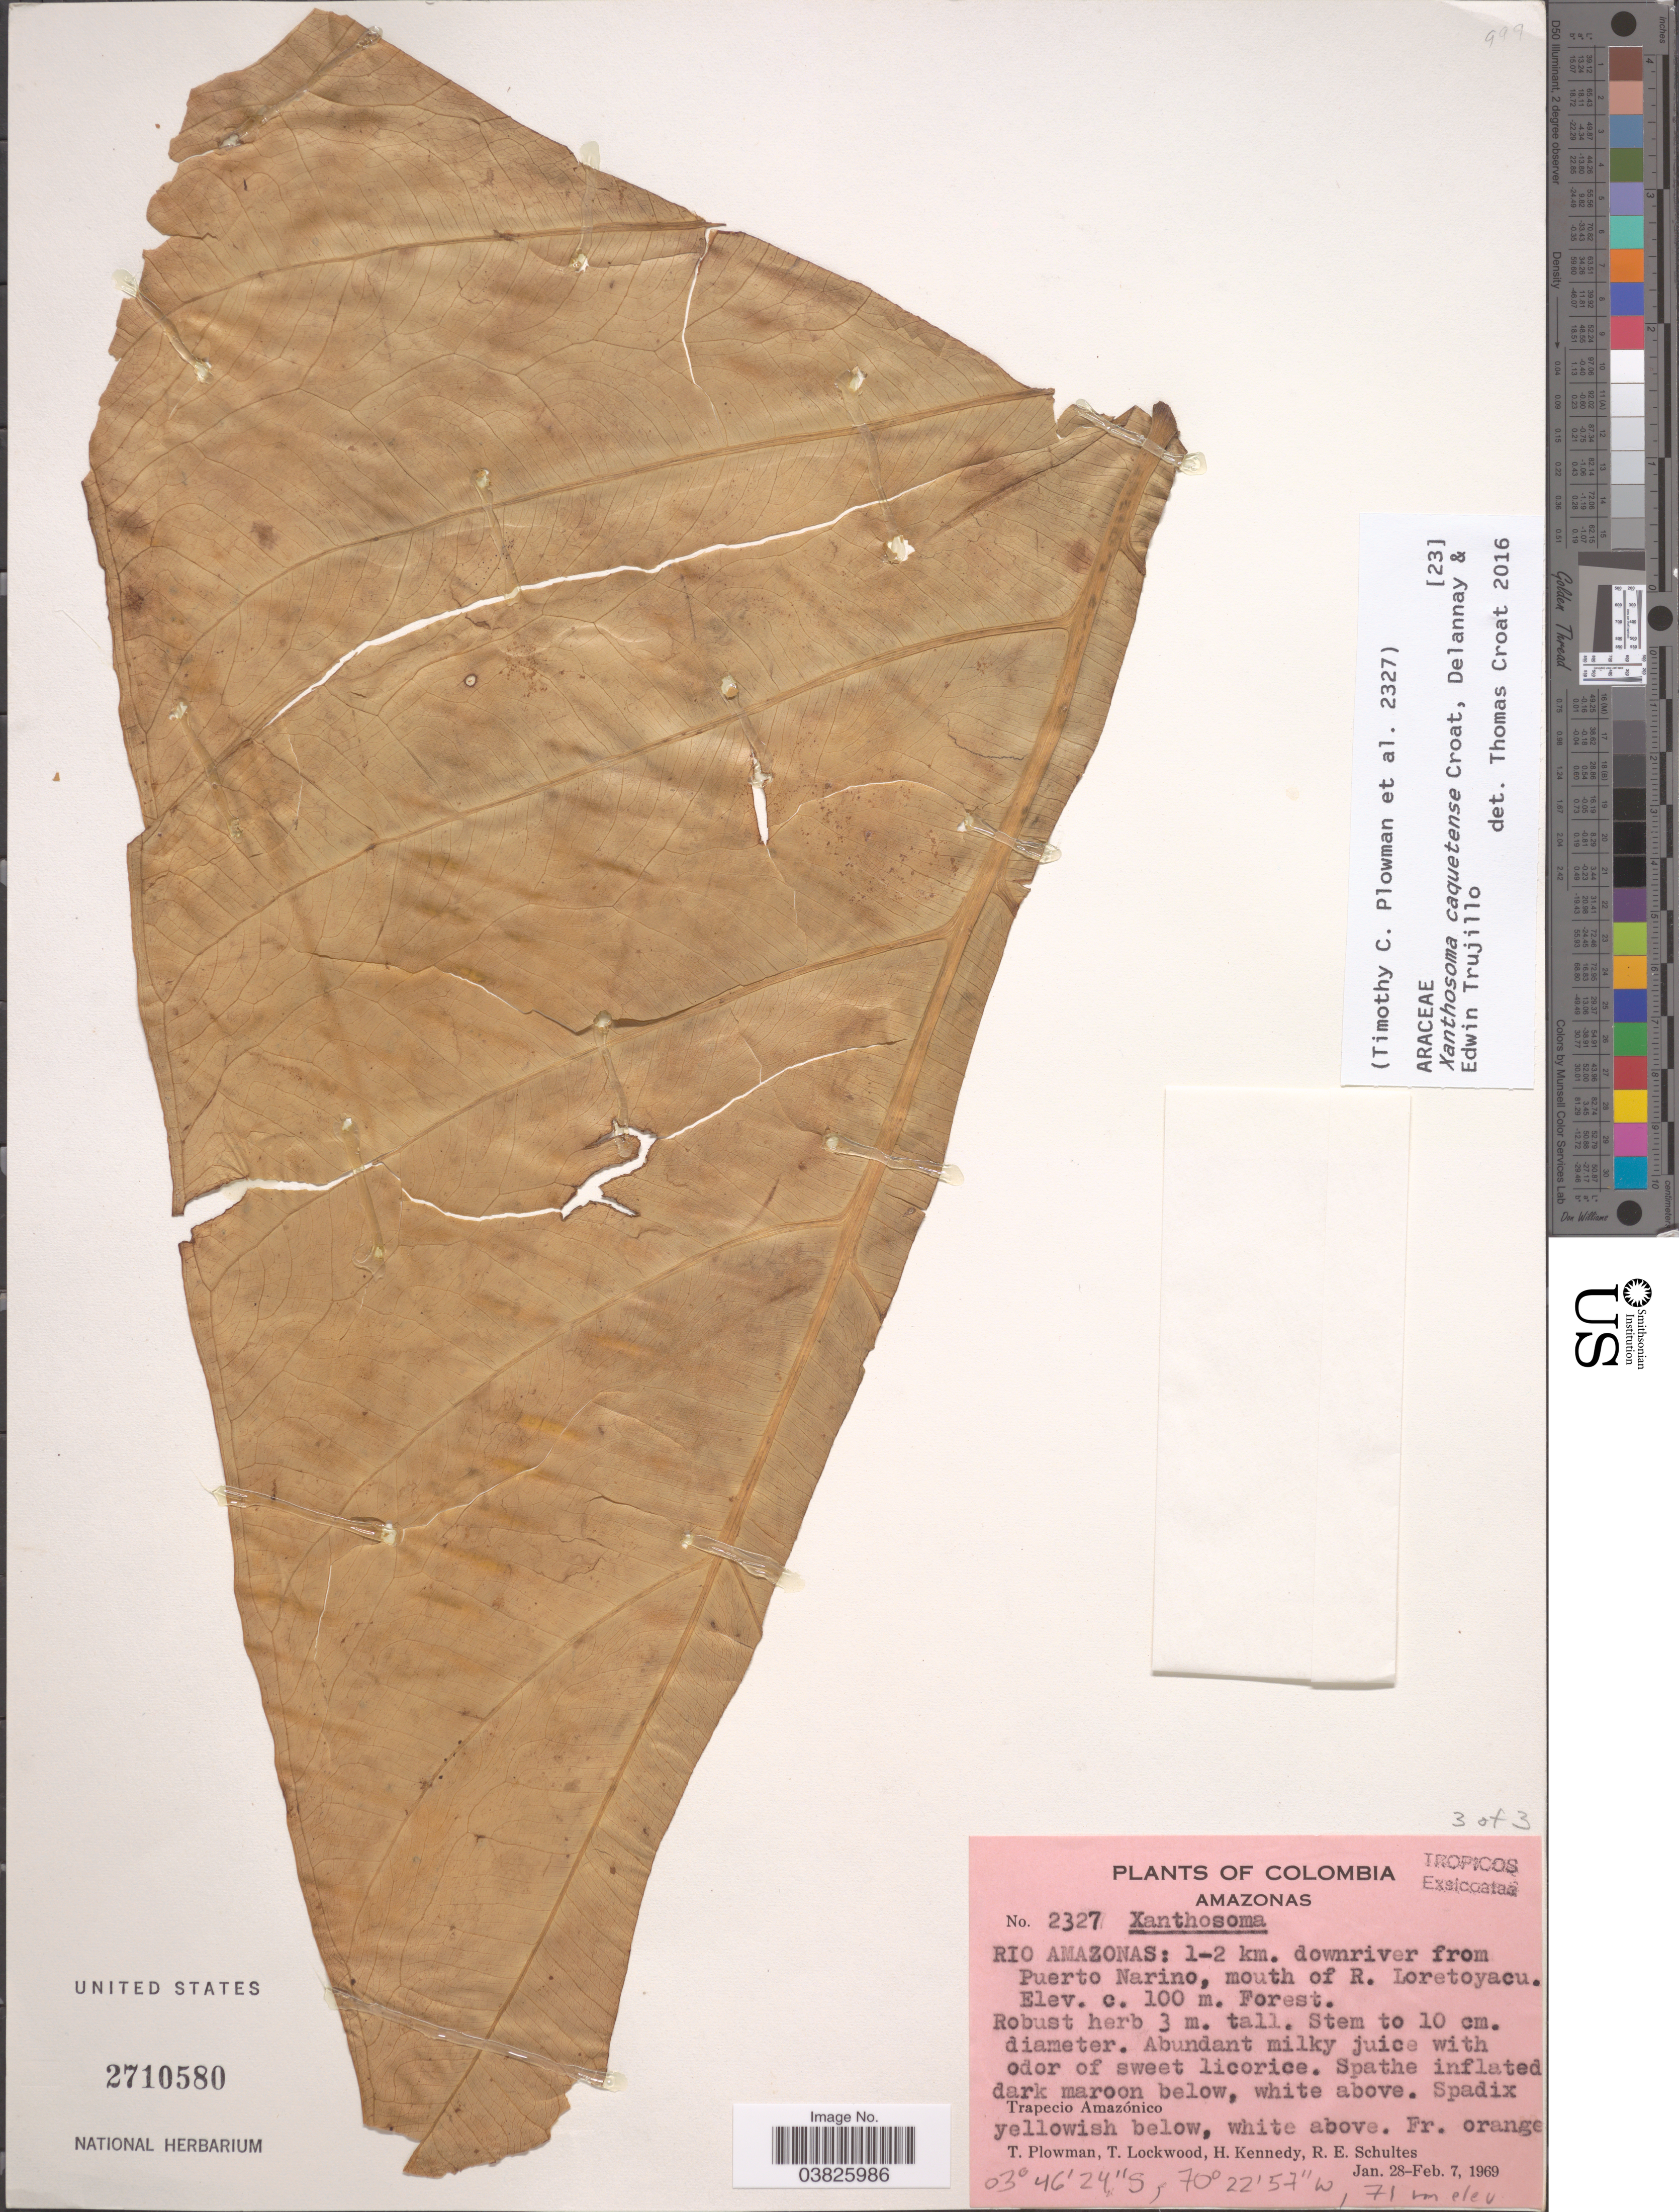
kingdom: Plantae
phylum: Tracheophyta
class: Liliopsida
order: Alismatales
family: Araceae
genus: Xanthosoma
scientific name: Xanthosoma caquetense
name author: Croat et al.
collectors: T. Plowman, T. Lockwood, H. Kennedy & R. E. Schultes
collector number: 2327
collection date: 1969-01-28/1969-02-07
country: Colombia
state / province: Amazônas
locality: Rio Amazonas: 1-2 km. downriver from Puerto Narino, mouth of R. Loretoyacu. Trapecio Amazónico.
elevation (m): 71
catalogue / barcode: US 2710580